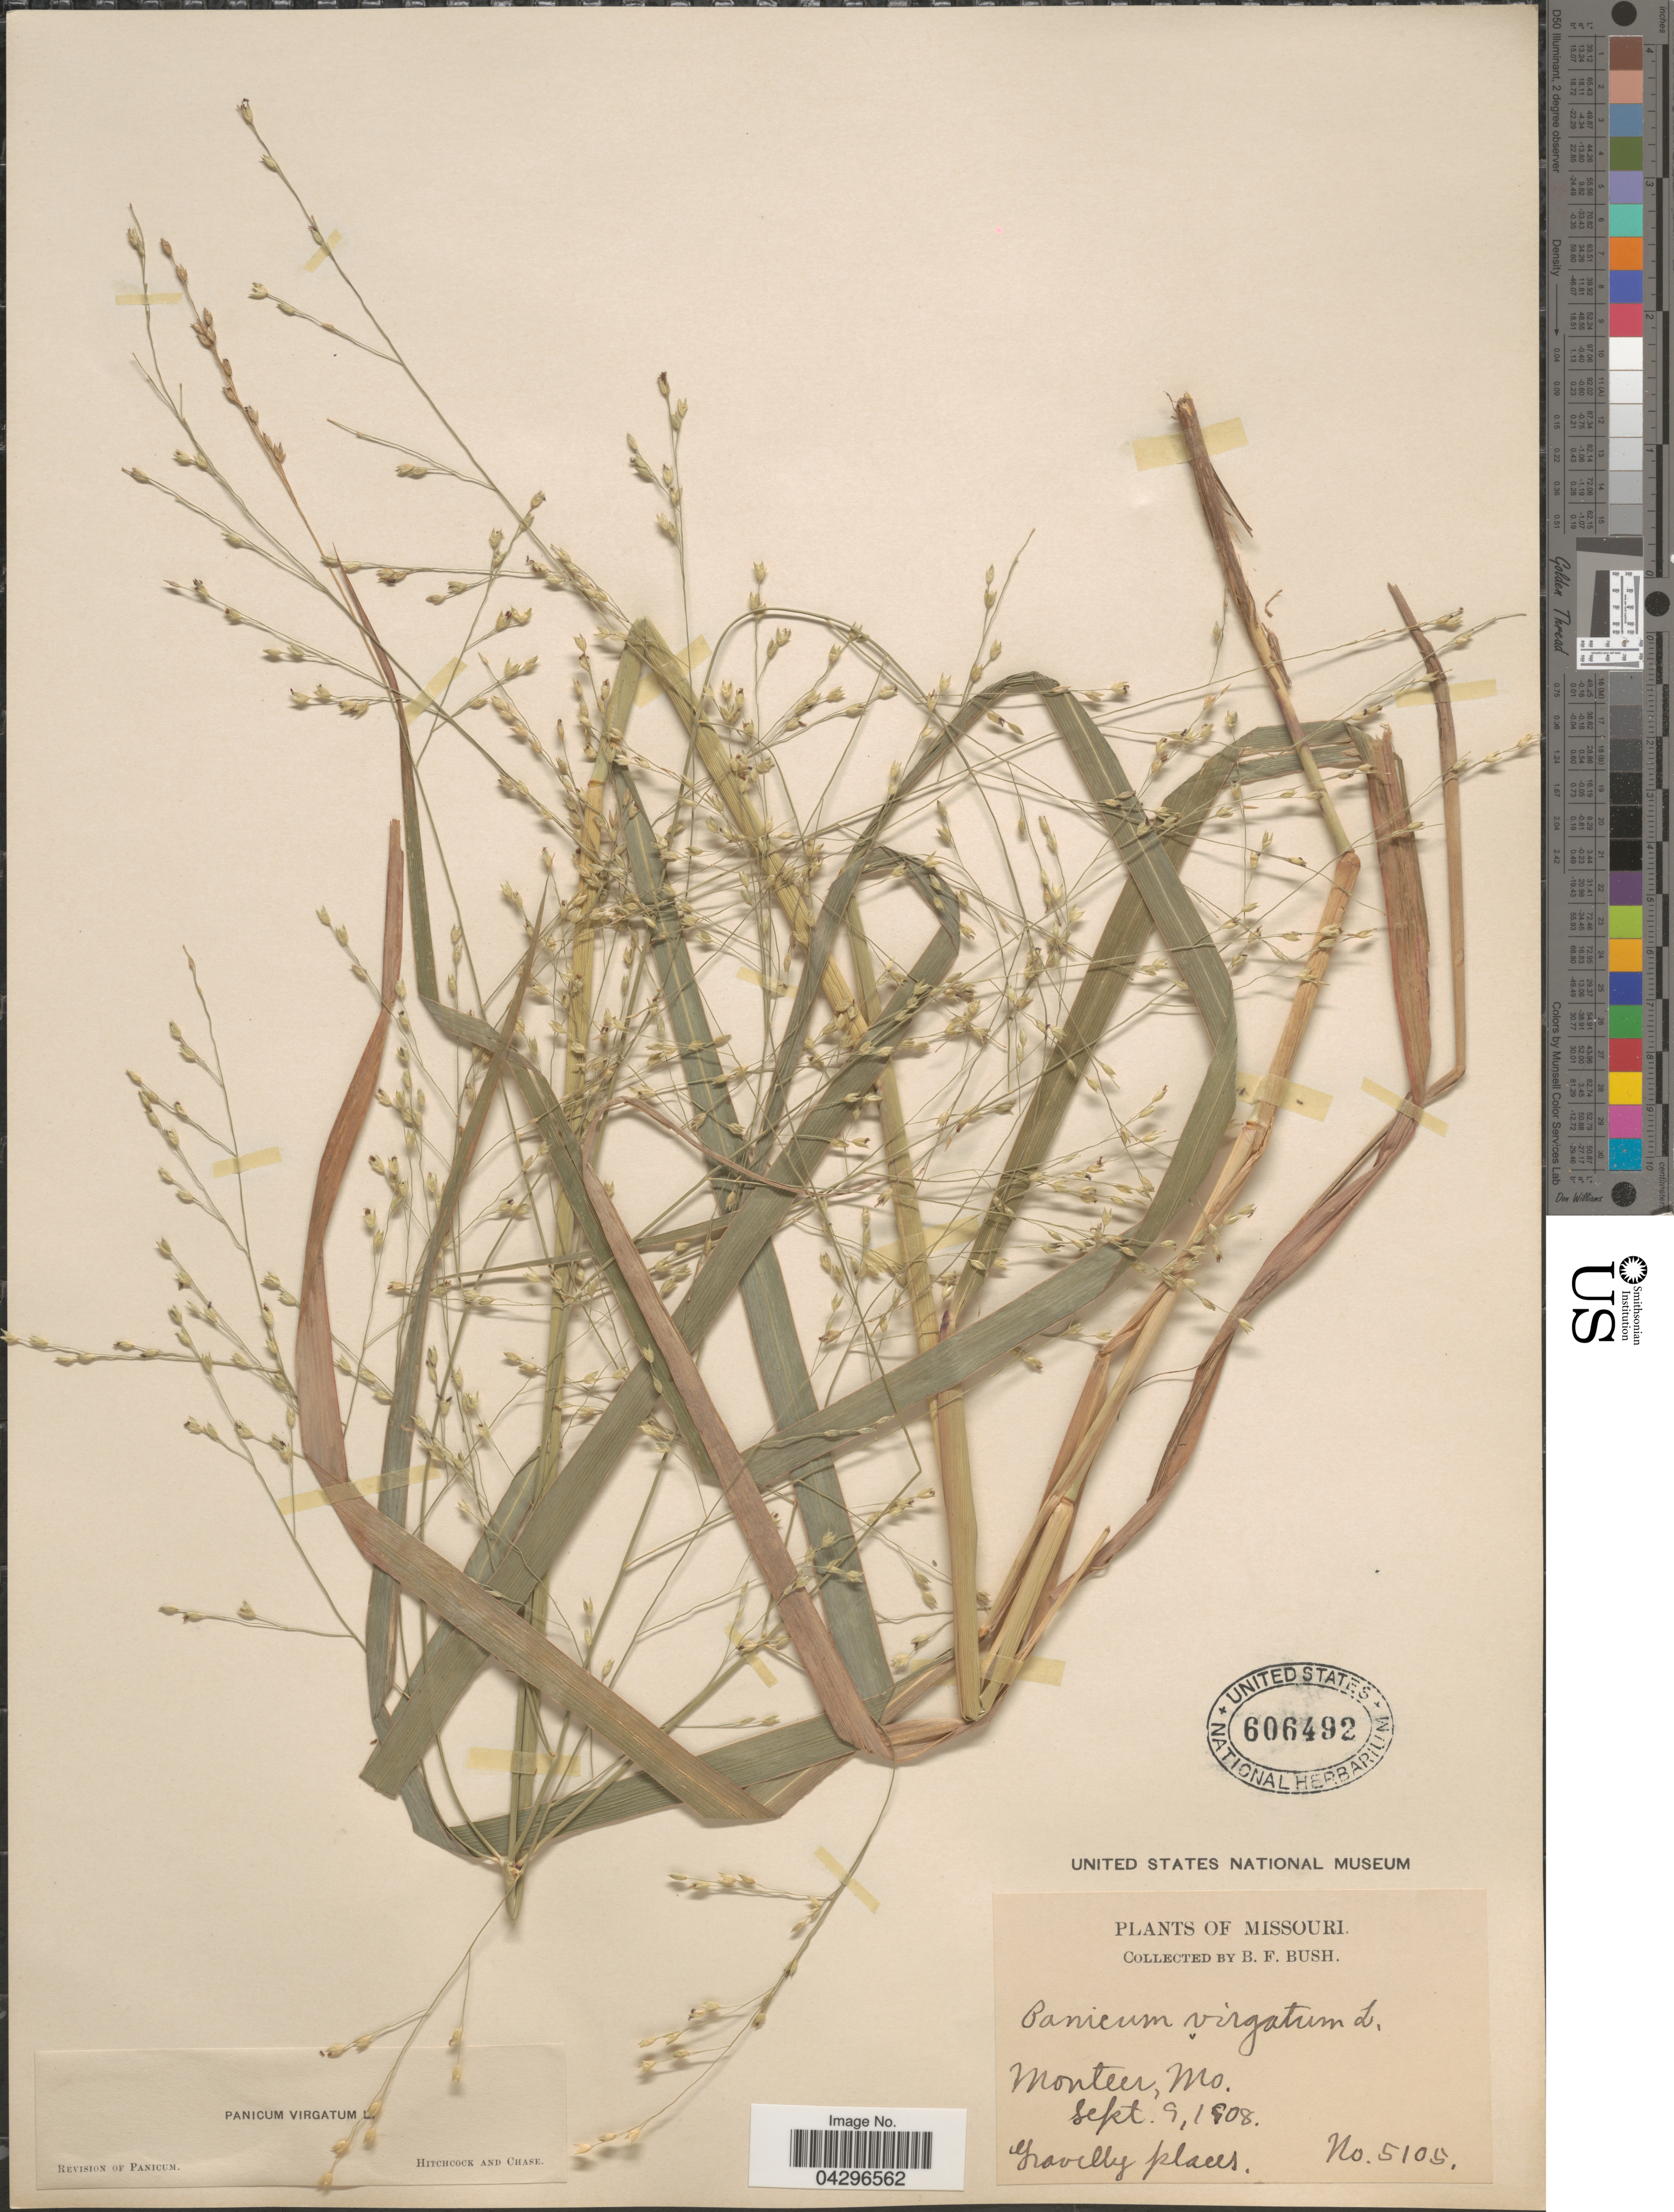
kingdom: Plantae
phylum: Tracheophyta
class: Liliopsida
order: Poales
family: Poaceae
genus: Panicum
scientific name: Panicum virgatum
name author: L.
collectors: B. F. Bush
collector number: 5105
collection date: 1908-09-09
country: United States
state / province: Missouri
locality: Monteer. Gravelly places.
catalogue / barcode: US 606492